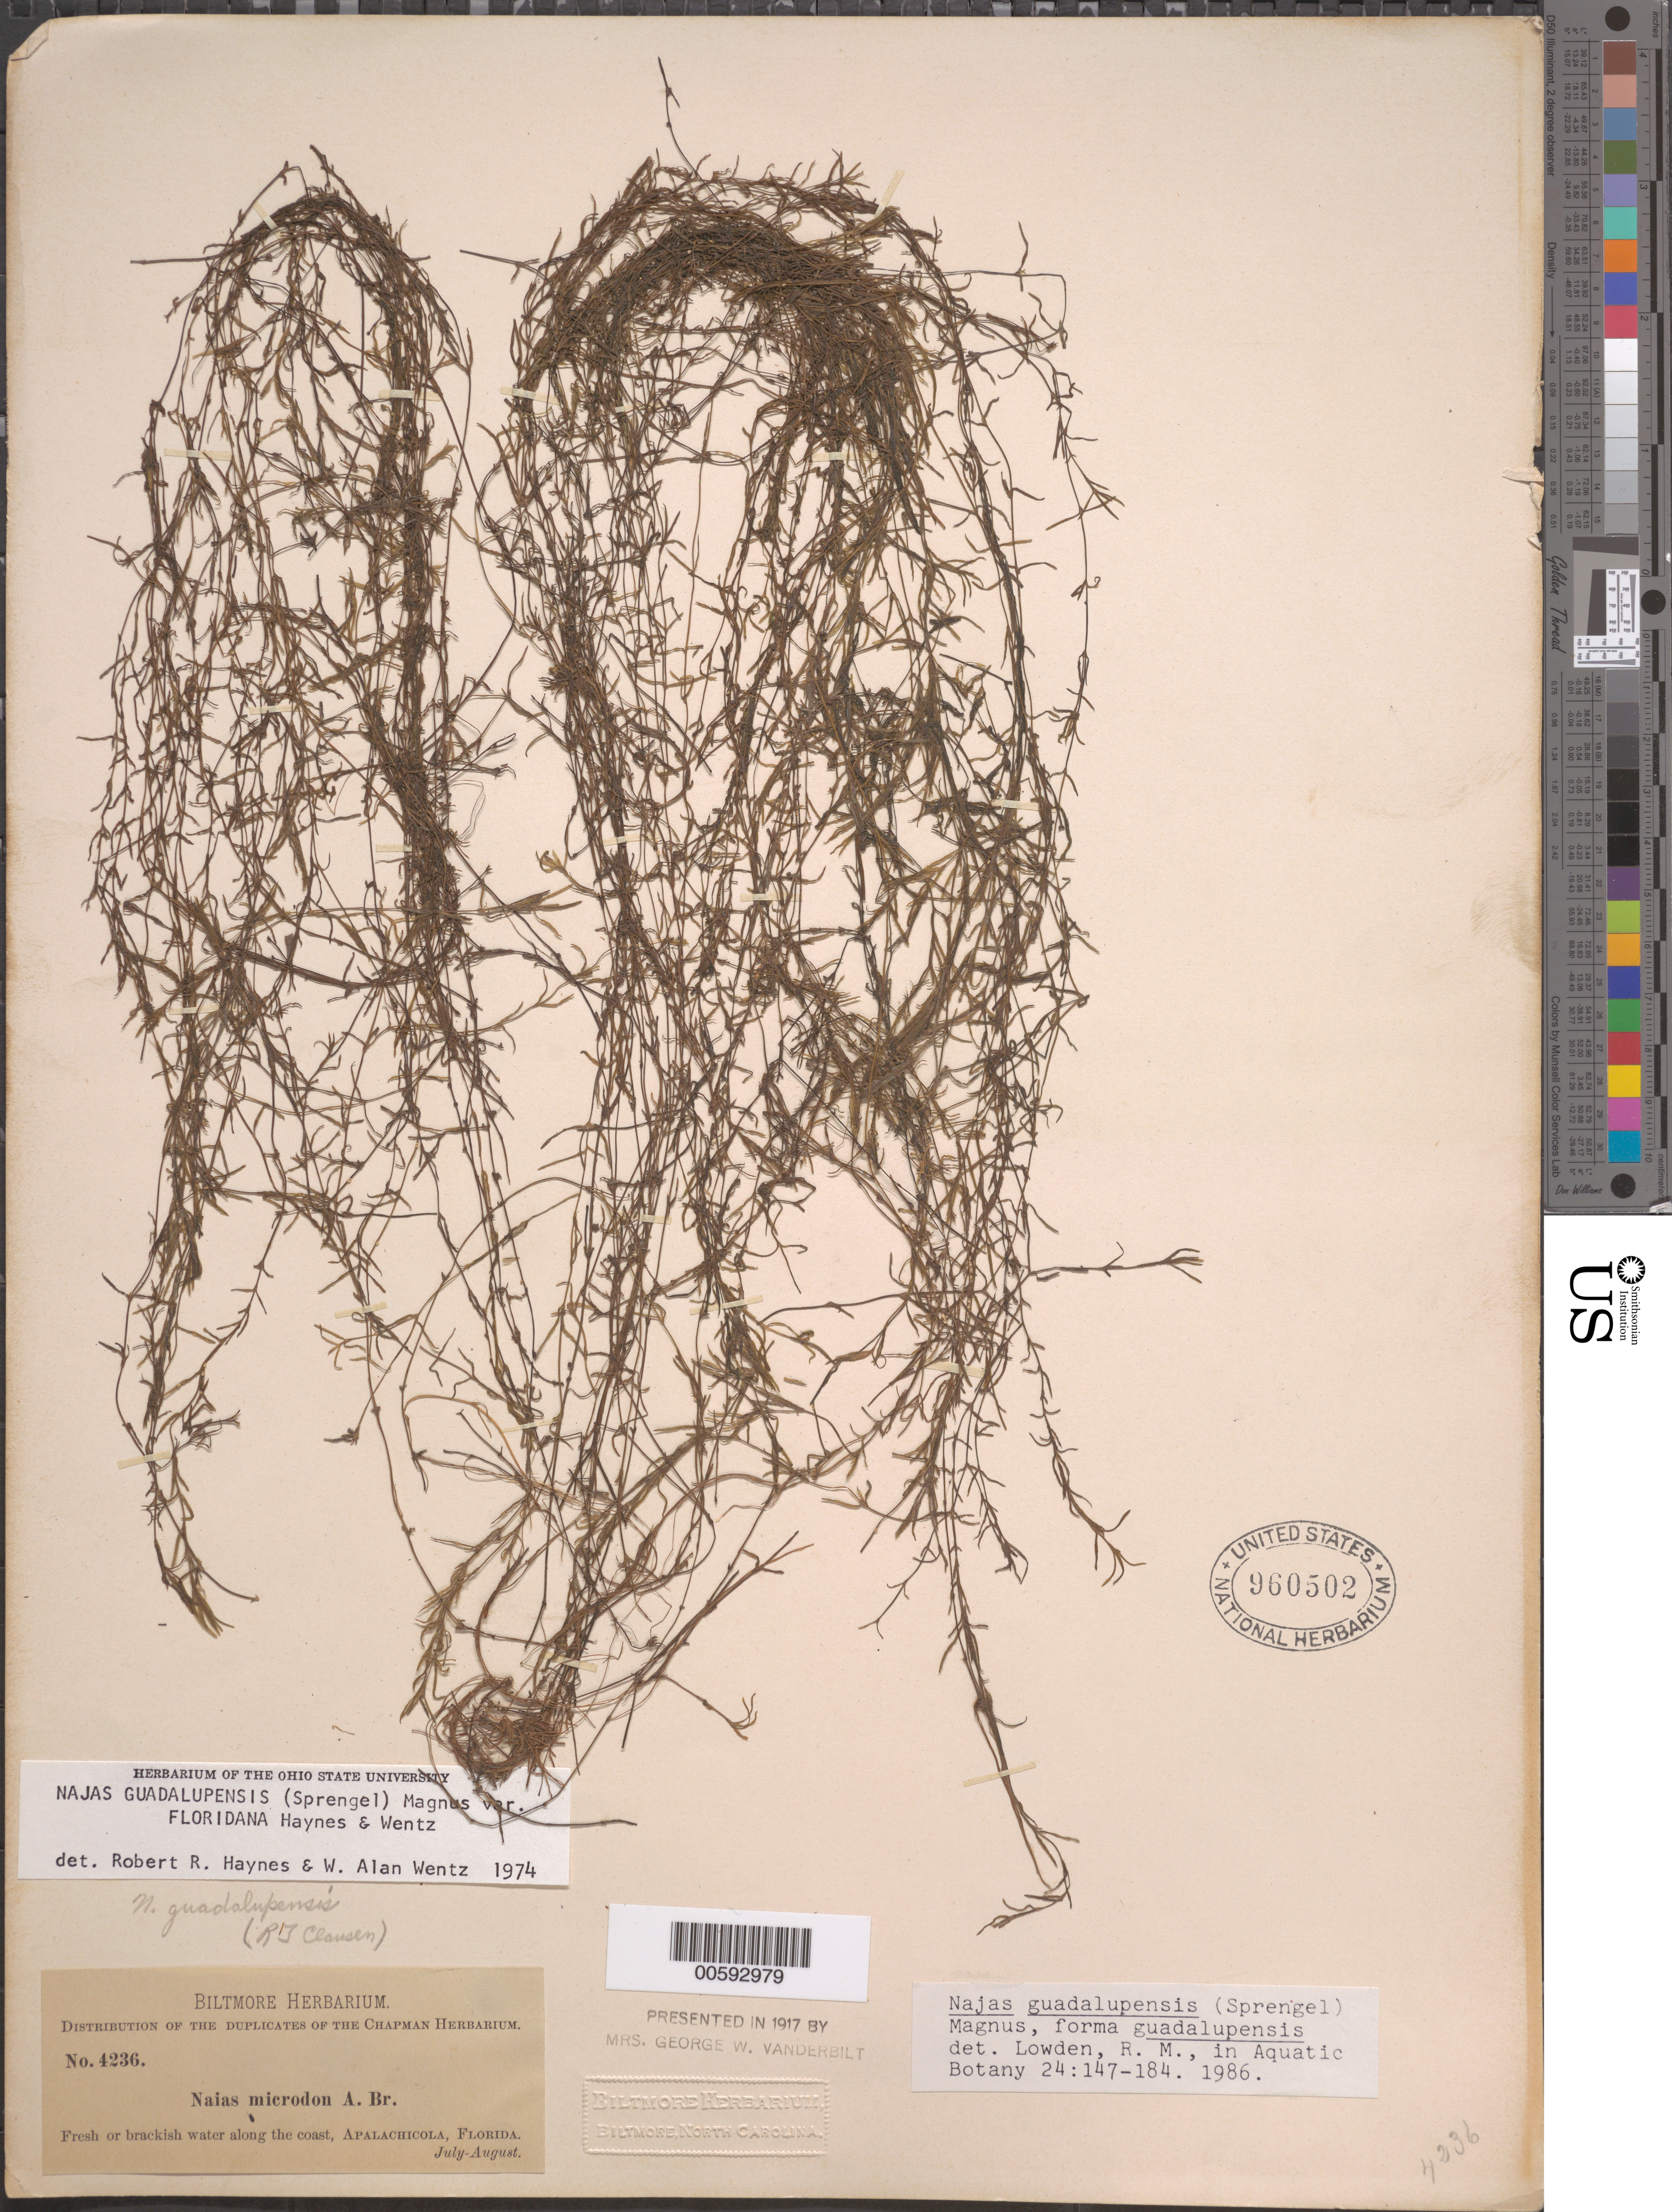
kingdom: Plantae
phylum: Tracheophyta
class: Liliopsida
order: Alismatales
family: Hydrocharitaceae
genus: Najas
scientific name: Najas guadalupensis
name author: (Spreng.) Magnus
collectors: A. Chapman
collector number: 4236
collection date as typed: Jul ---- to -- Aug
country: United States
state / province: Florida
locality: Apalachicola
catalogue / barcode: US 960502